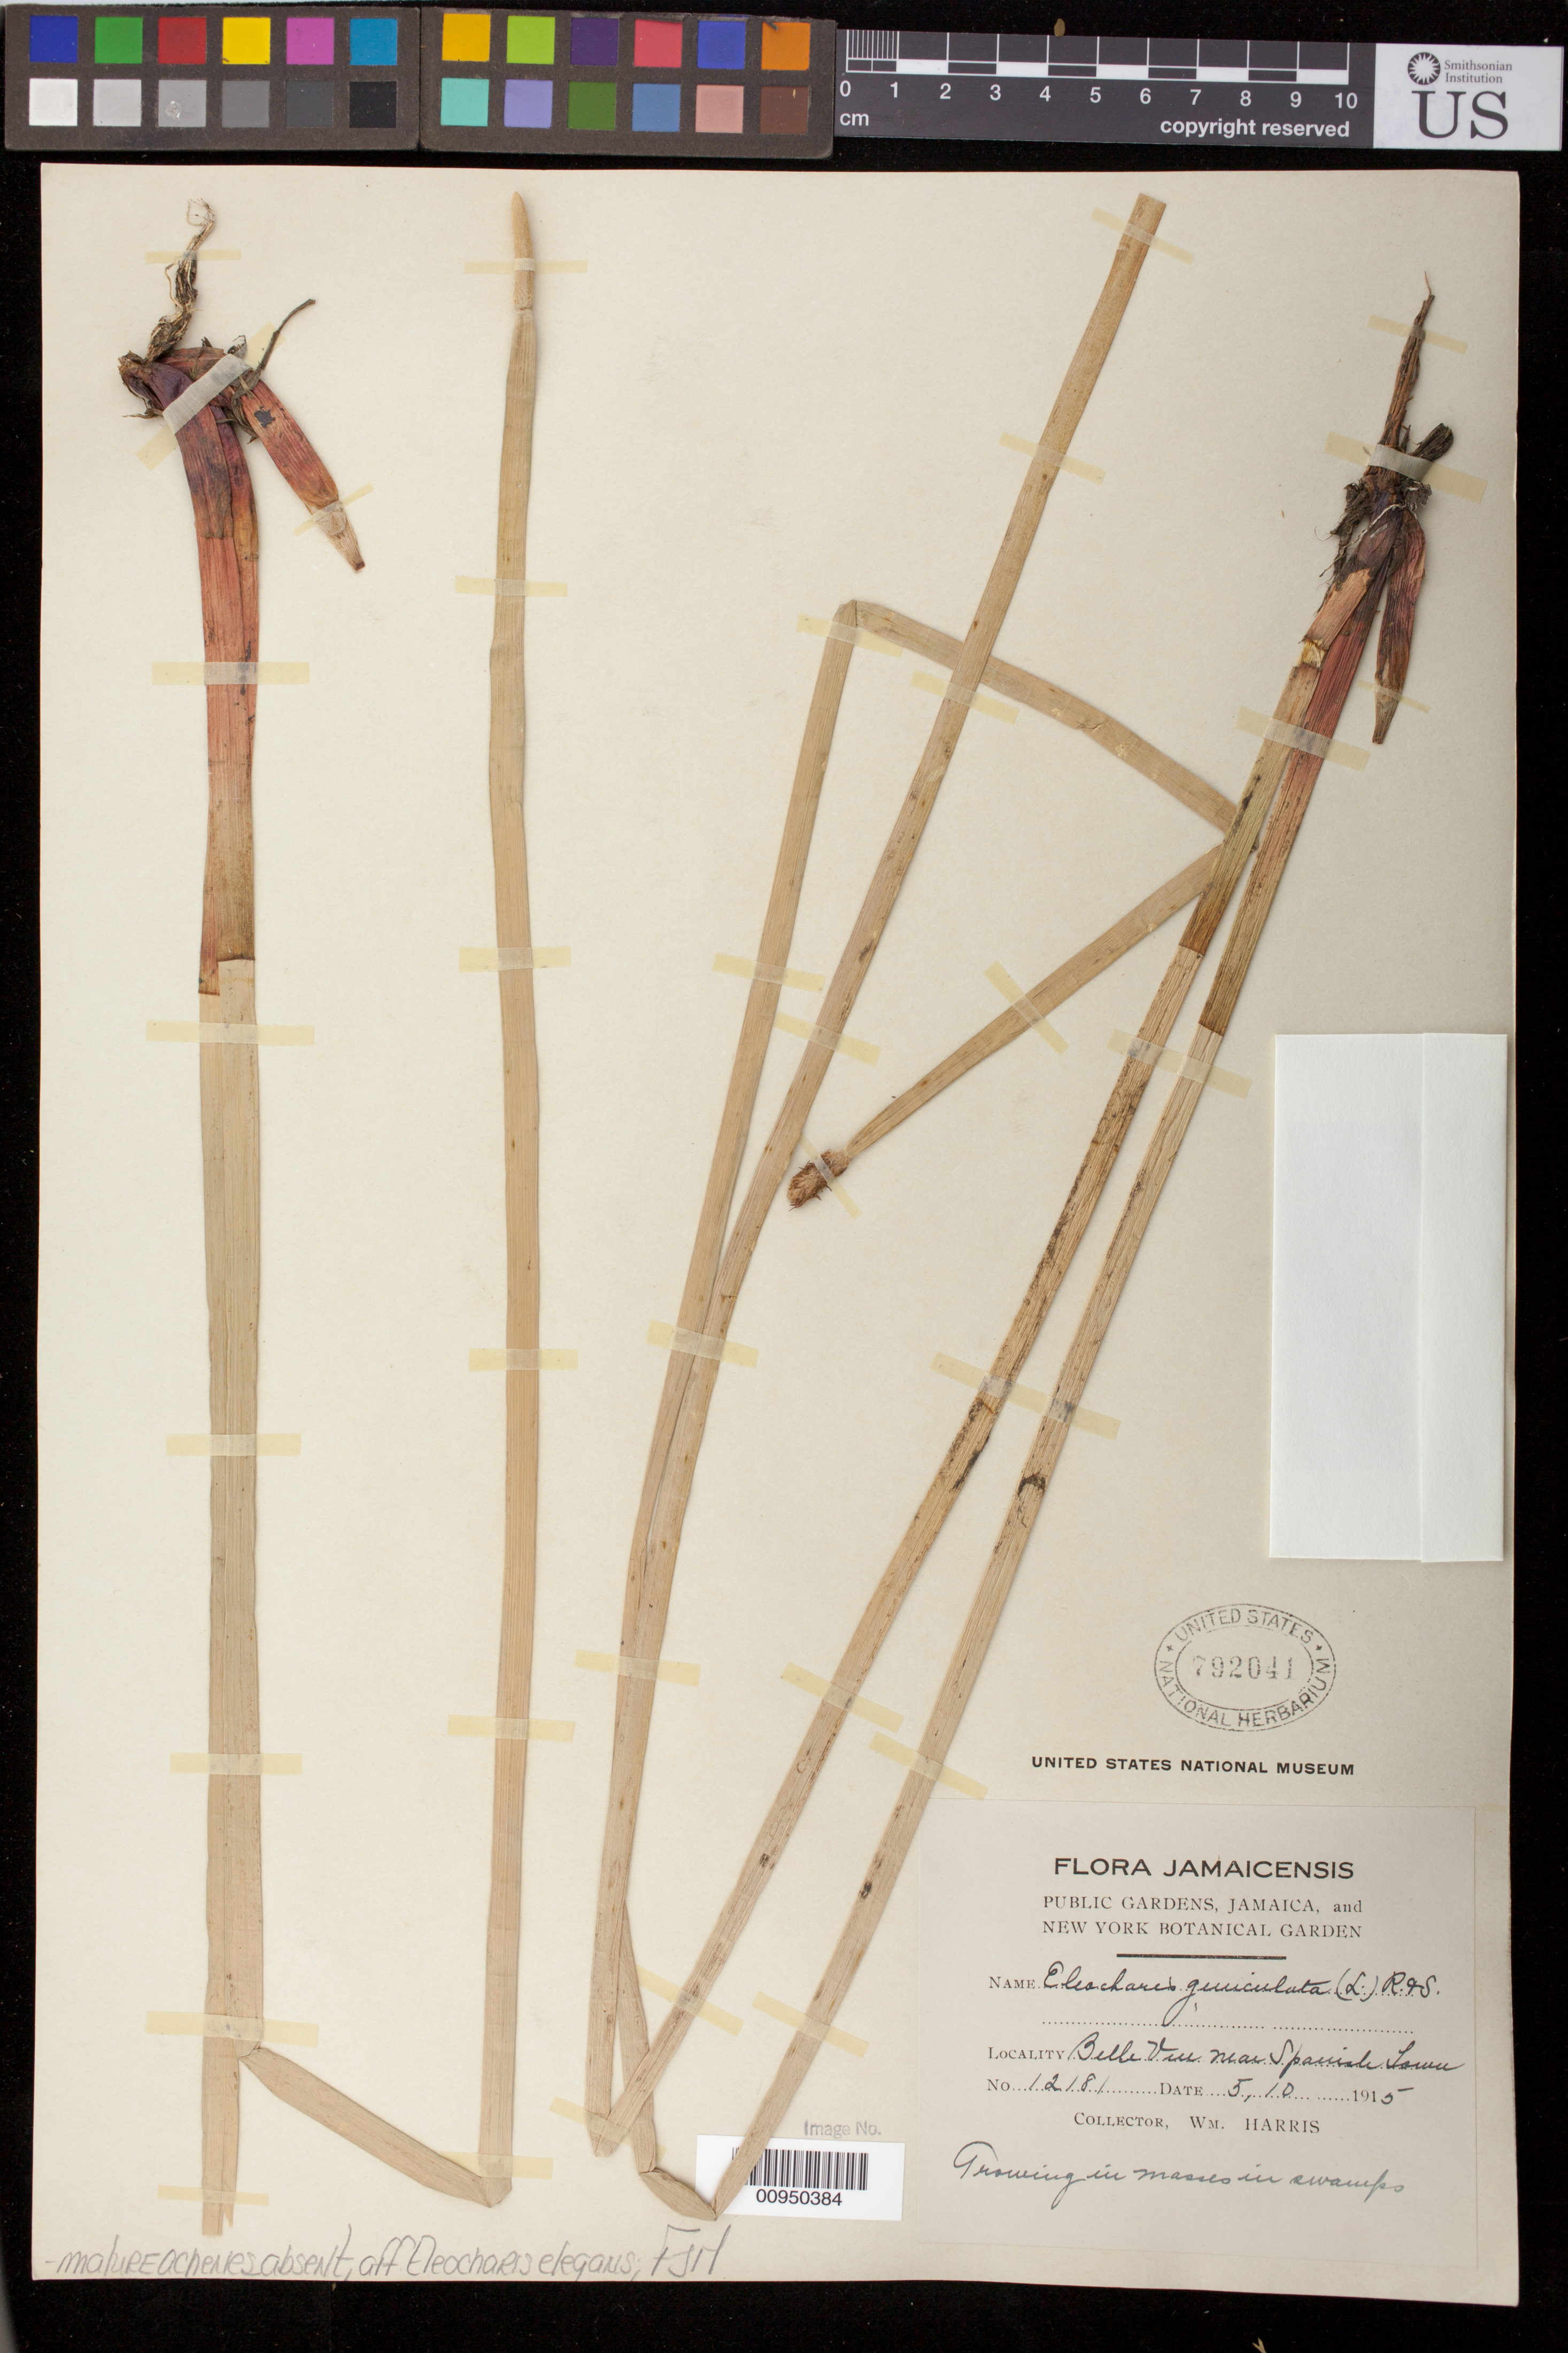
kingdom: Plantae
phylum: Tracheophyta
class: Liliopsida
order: Poales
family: Cyperaceae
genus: Eleocharis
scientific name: Eleocharis elegans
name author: (Kunth) Roem. & Schult.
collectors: W. H. Harris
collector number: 12181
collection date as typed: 05 Oct 1915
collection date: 1915-10-05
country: Jamaica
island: Jamaica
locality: Belle View near Spanish Town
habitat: In swamps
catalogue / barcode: US 792041